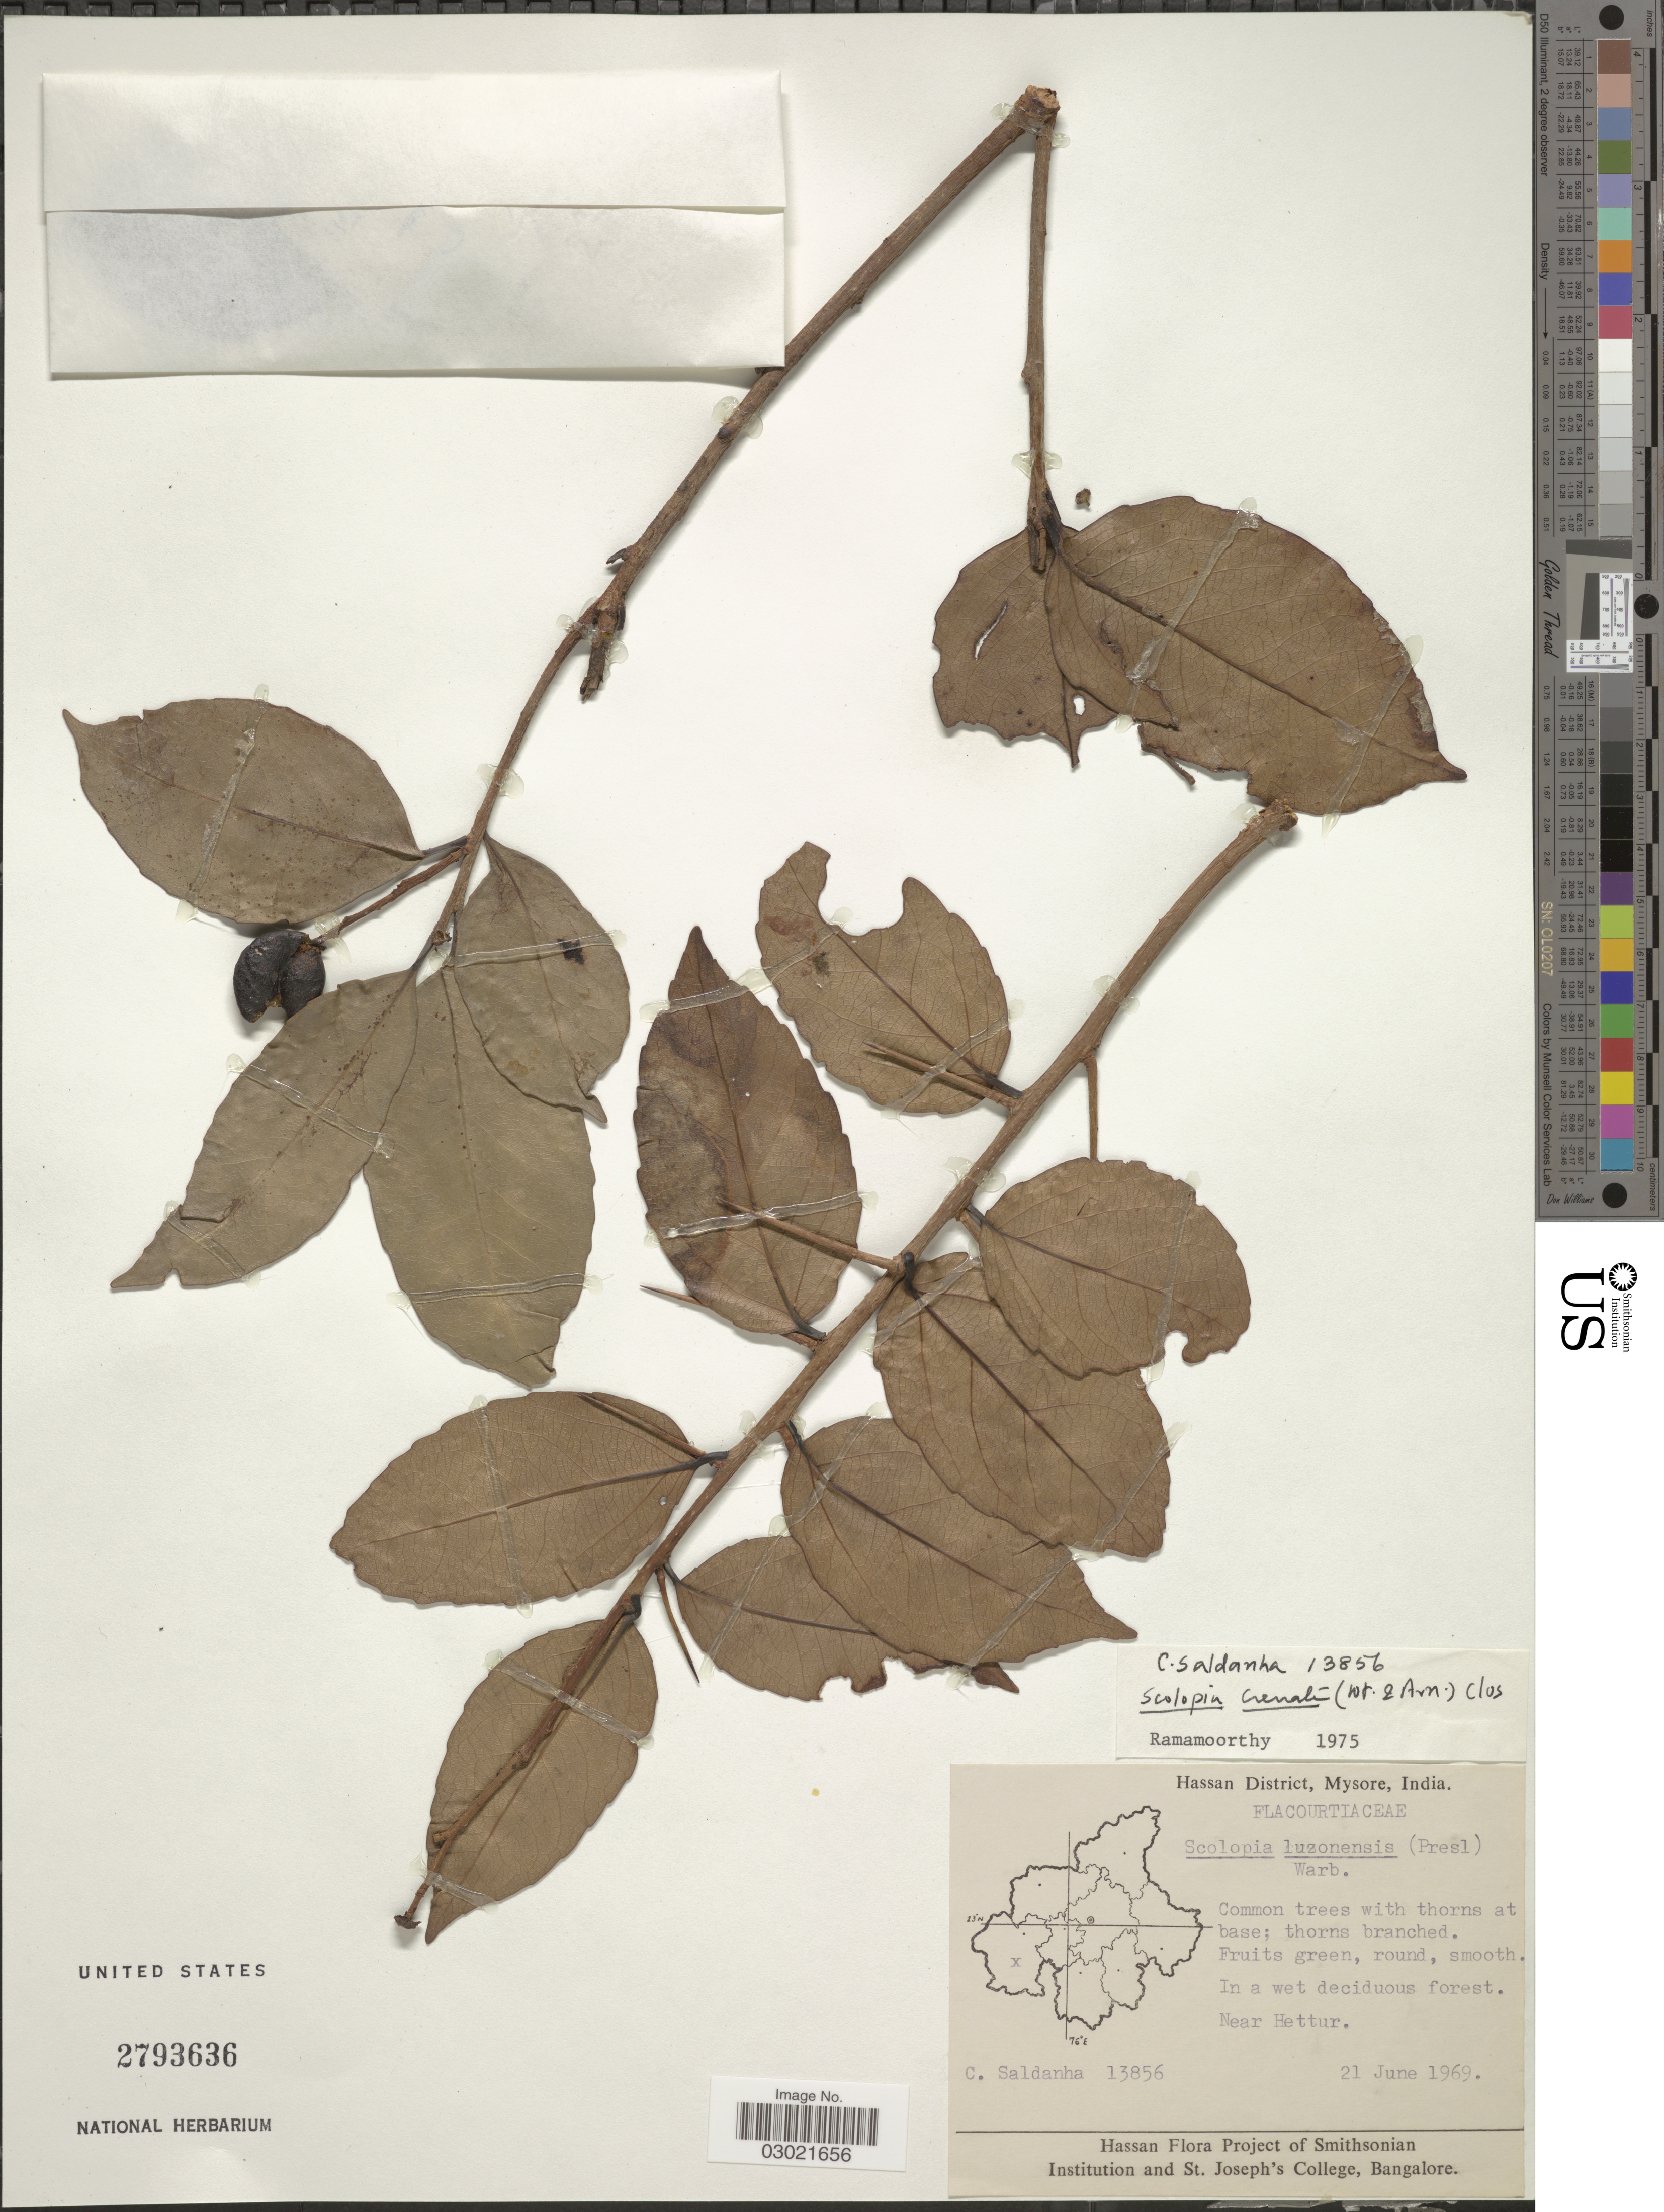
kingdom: Plantae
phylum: Tracheophyta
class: Magnoliopsida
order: Malpighiales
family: Salicaceae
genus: Scolopia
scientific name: Scolopia crenata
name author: Clos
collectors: C. Saldanha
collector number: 13856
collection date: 1969-06-21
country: India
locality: Hassan District, Mysore. Near Hettur.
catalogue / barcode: US 2793636